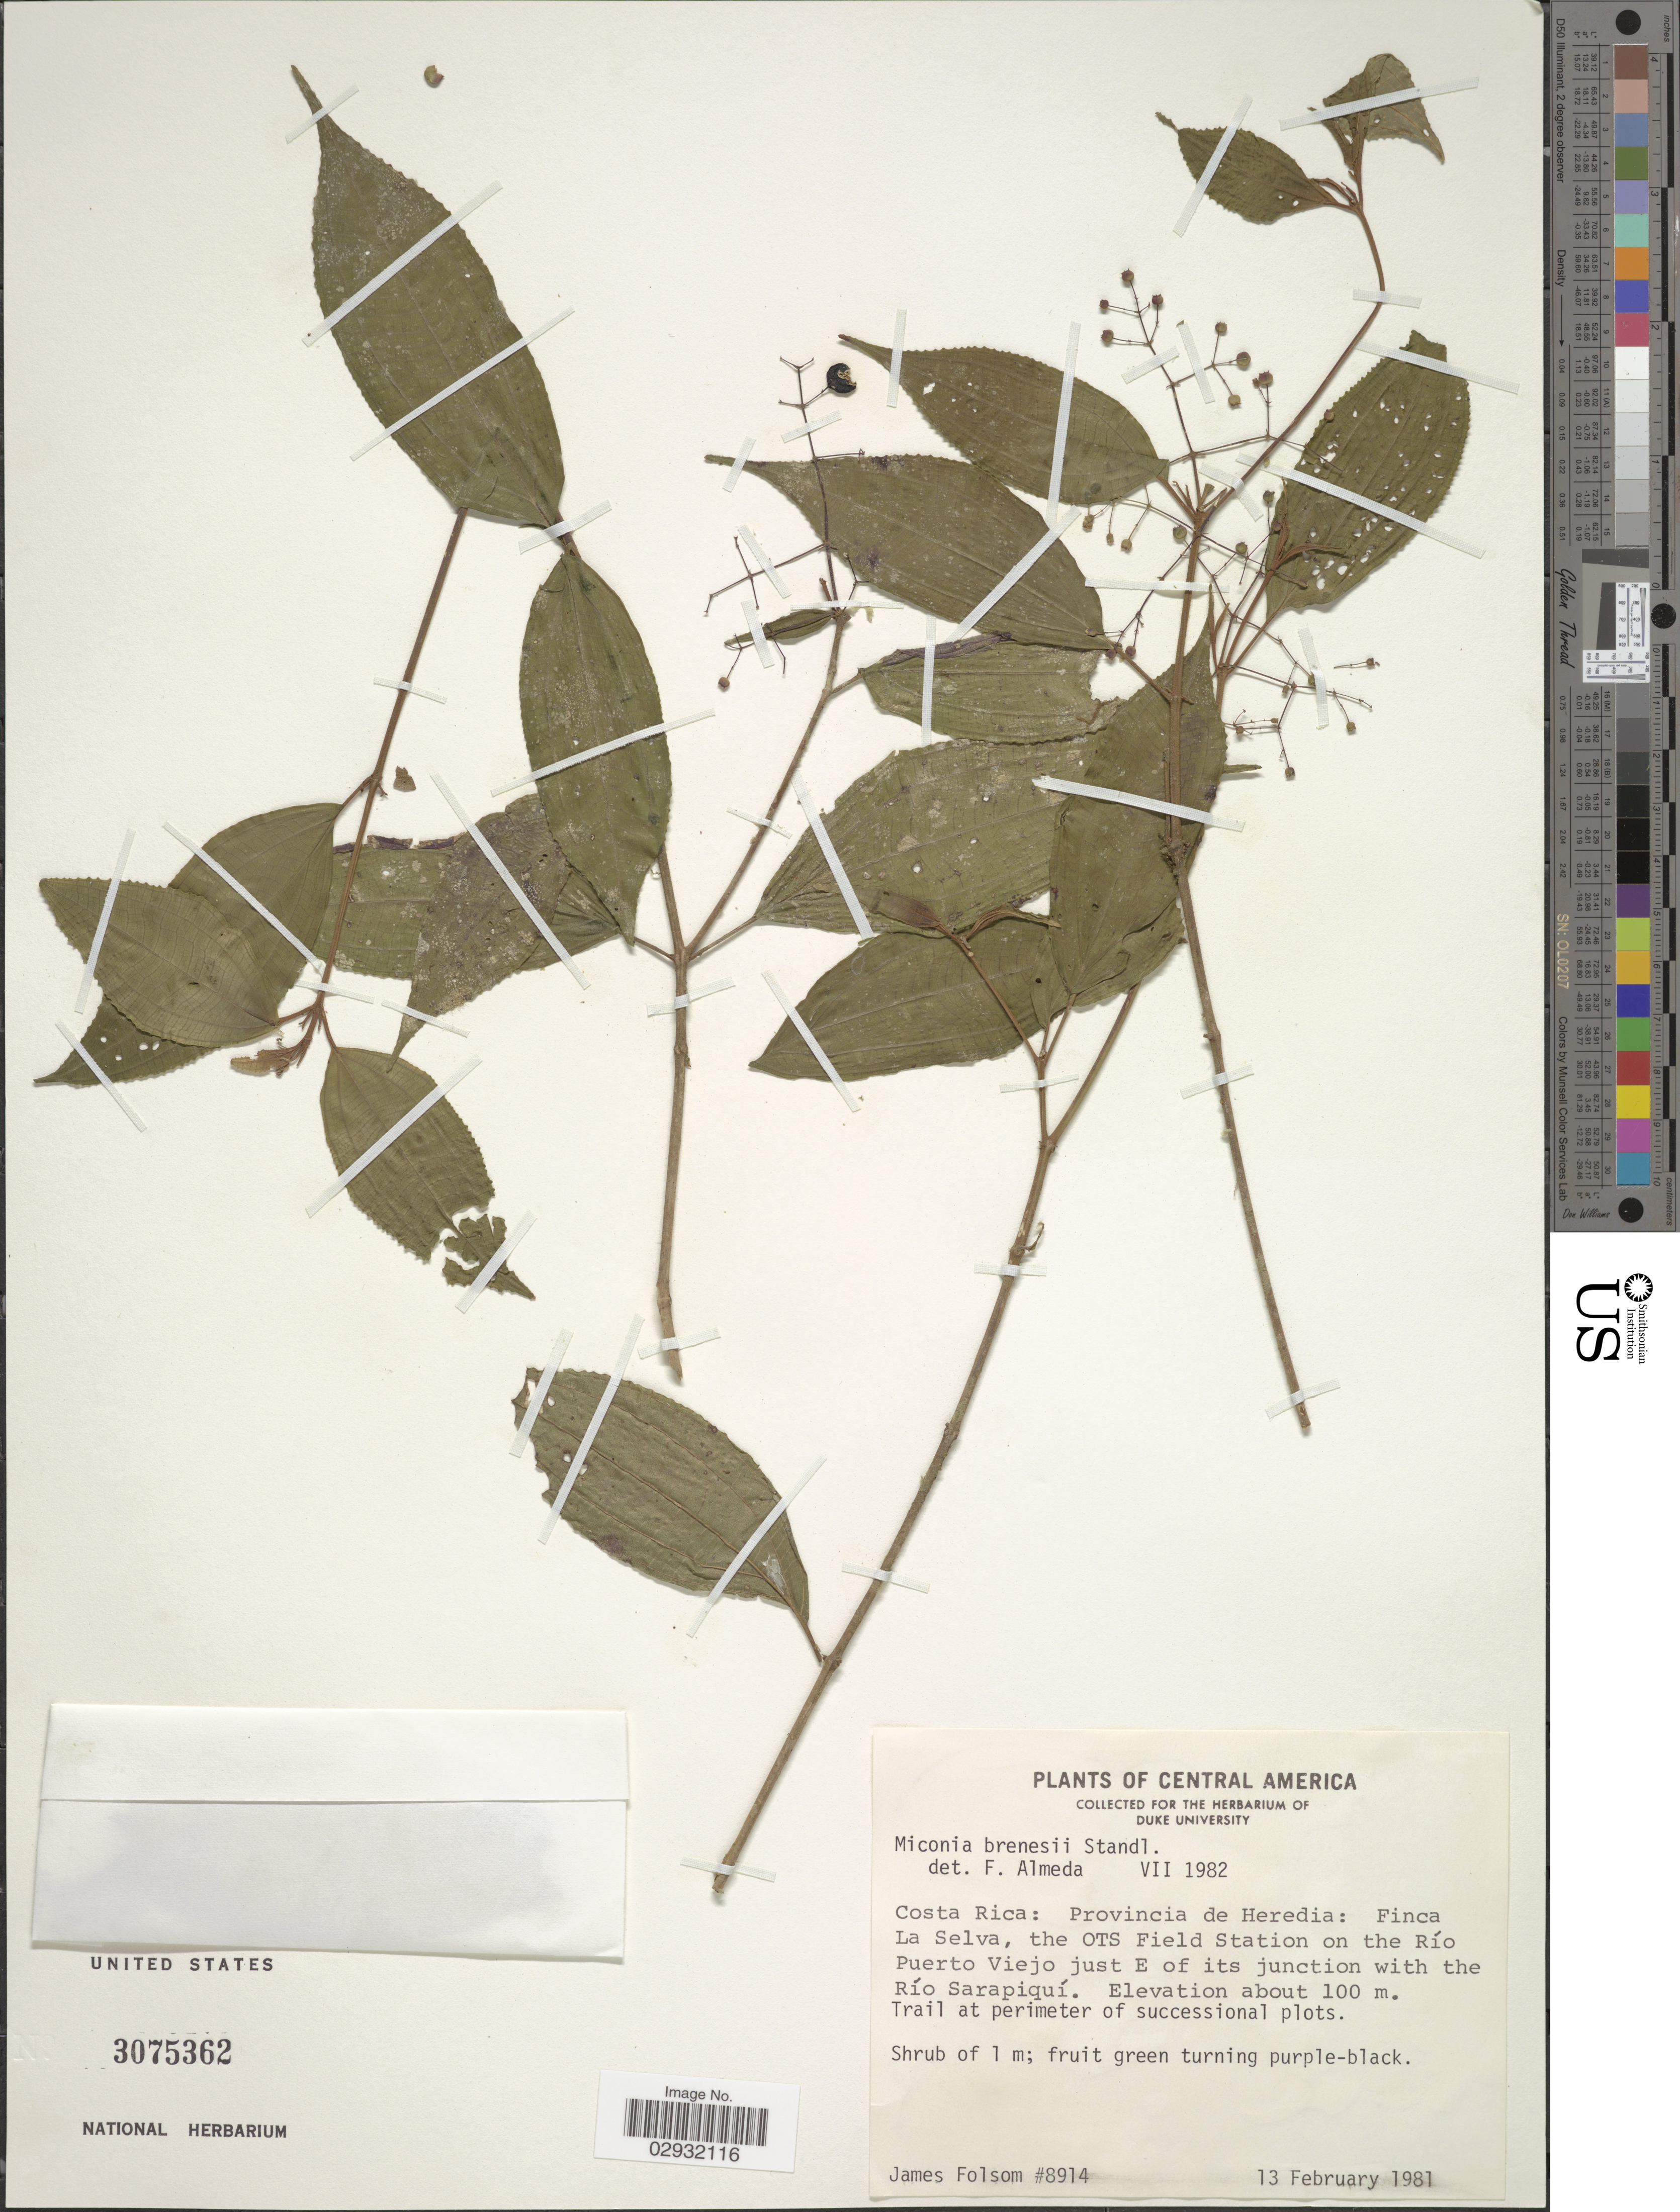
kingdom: Plantae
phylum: Tracheophyta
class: Magnoliopsida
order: Myrtales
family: Melastomataceae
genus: Miconia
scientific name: Miconia brenesii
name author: Standl.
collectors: J. P. Folsom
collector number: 8914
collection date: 1981-02-13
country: Costa Rica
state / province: Heredia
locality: Provincia de Heredia: Finca La Selva, the OTS Field Station on the Río Puerto Viejo just E of its junction with the Río Sarapiquí.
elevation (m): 100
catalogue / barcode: US 3075362